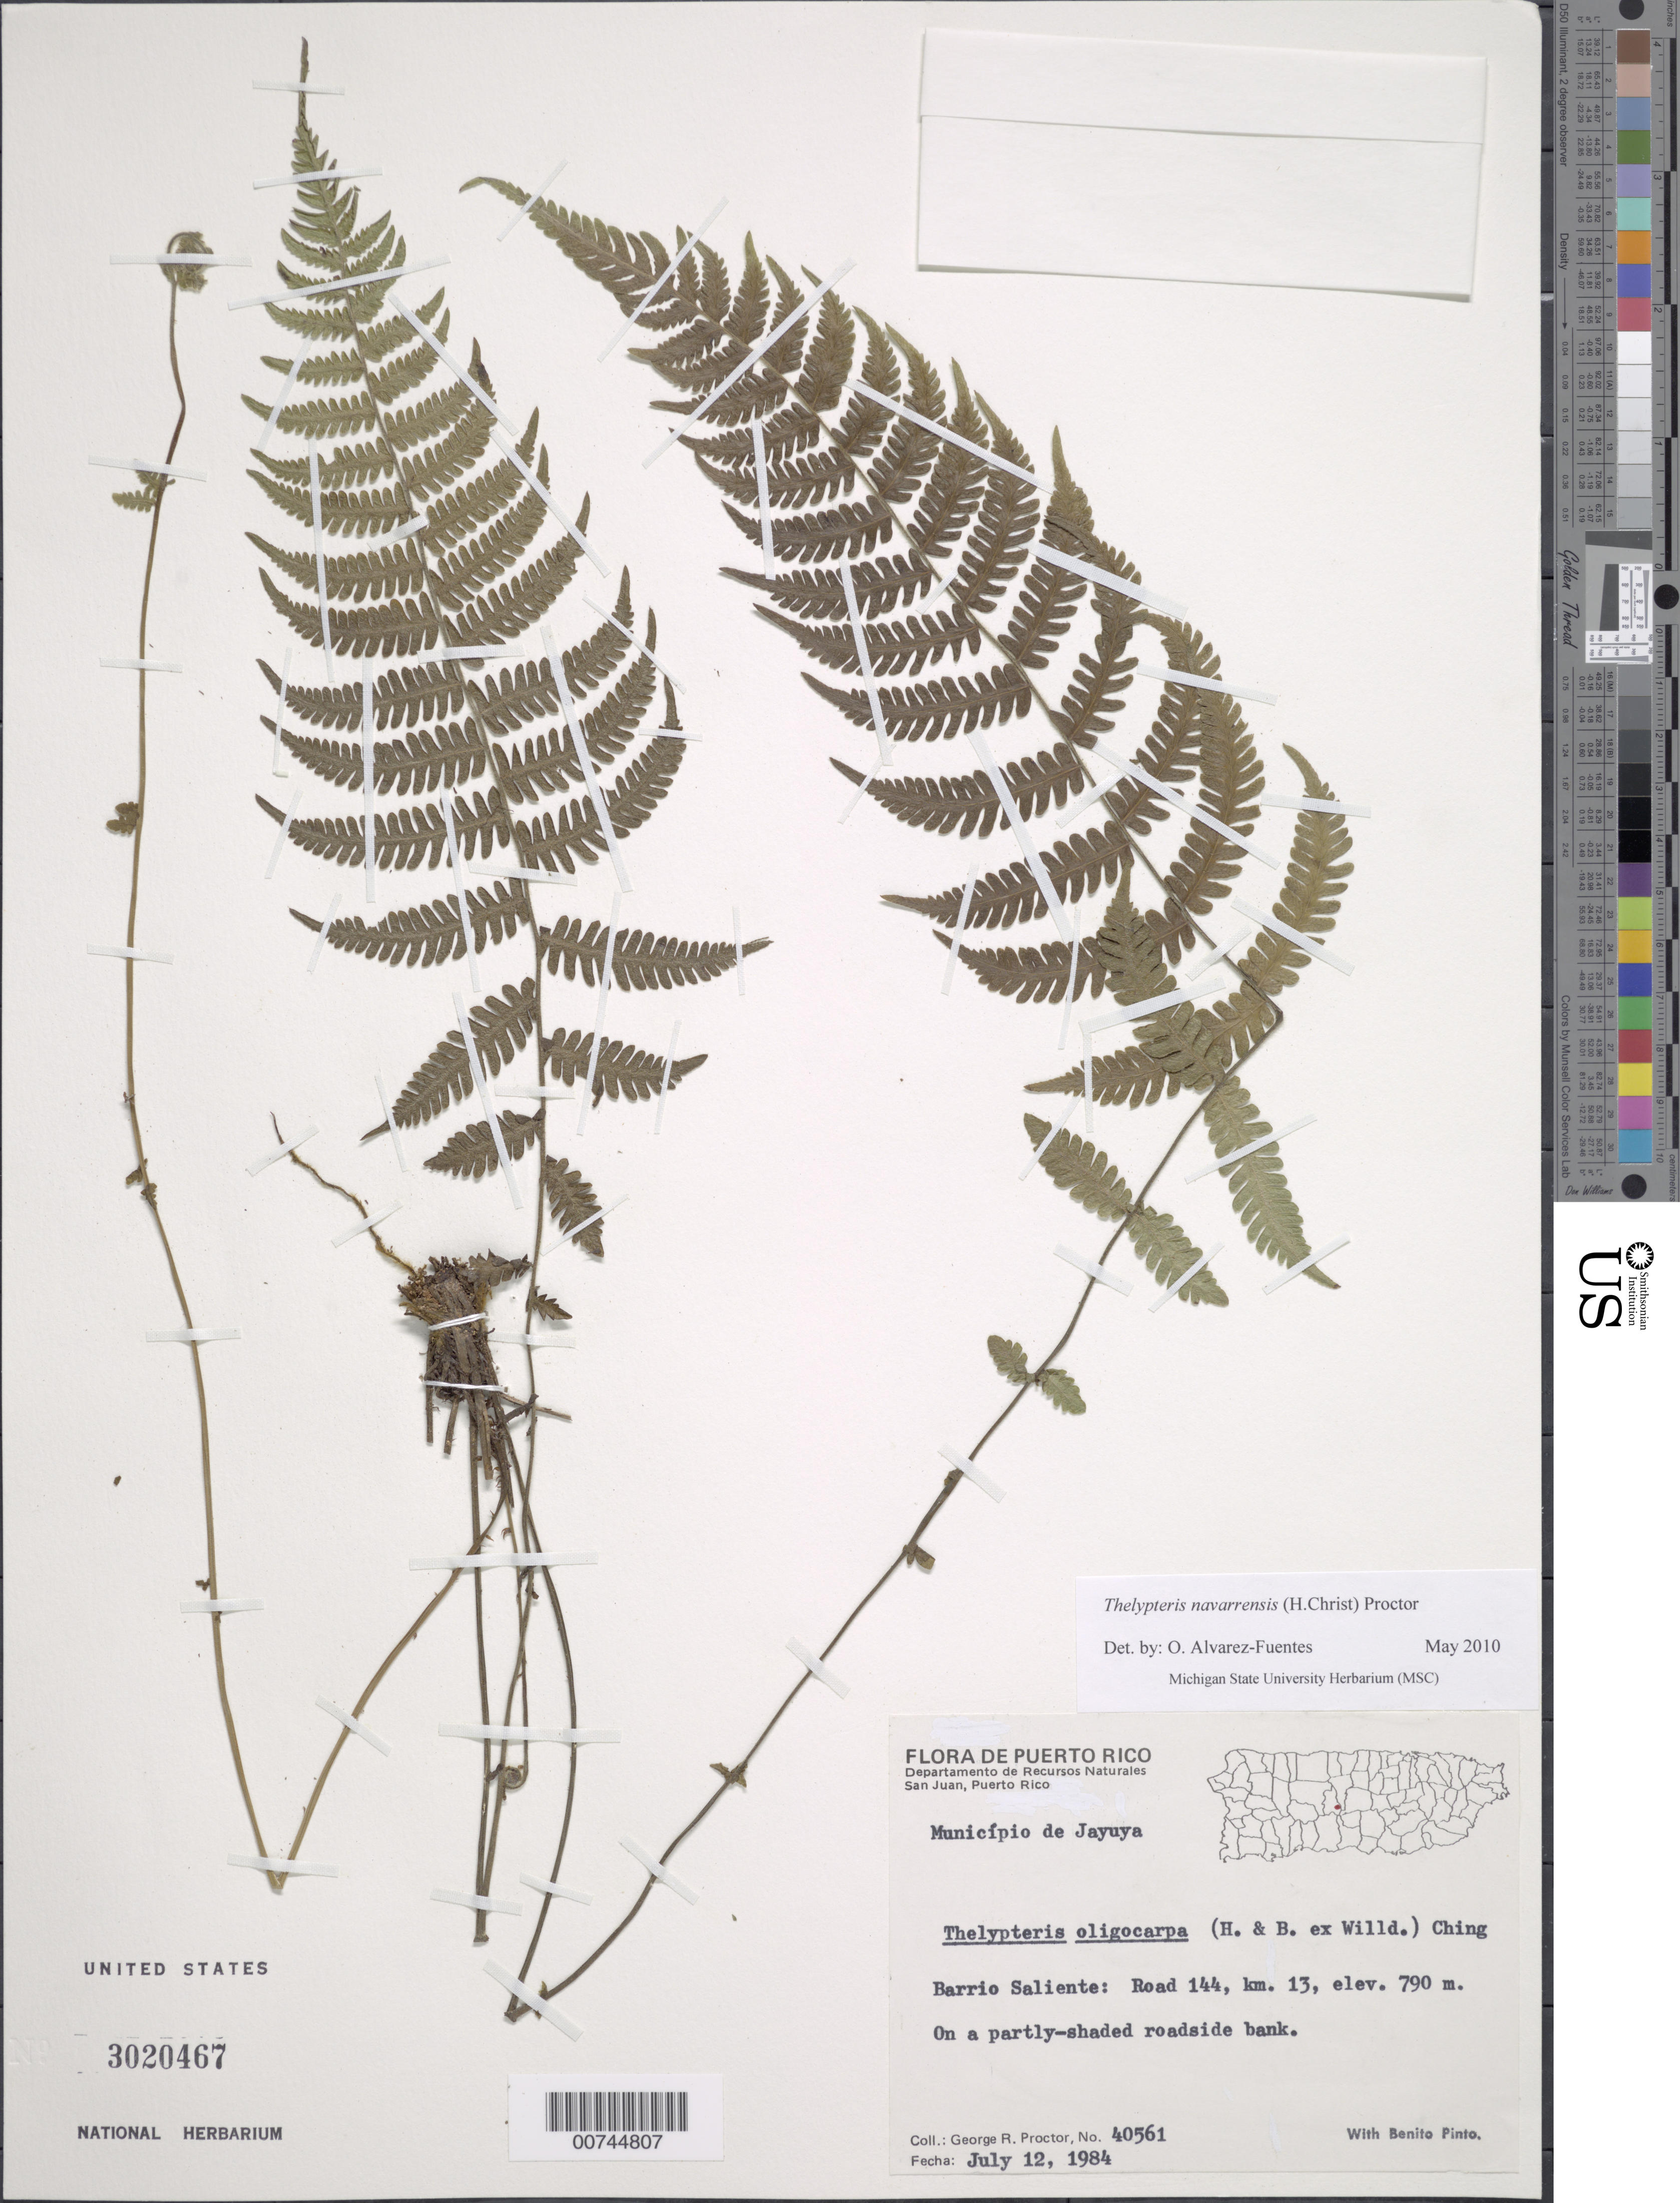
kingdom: Plantae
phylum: Tracheophyta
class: Polypodiopsida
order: Polypodiales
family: Thelypteridaceae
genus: Amauropelta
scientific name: Amauropelta navarrensis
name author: (C. Chr.) Pic. Serm.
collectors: G. R. Proctor & B. Pinto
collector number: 40561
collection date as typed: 12 Jul 1984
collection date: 1984-07-12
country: Puerto Rico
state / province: Jayuya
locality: Barrio Saliente: Road 144, km 13, Municipio de Jayuya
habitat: On a partly-shaded roadside bank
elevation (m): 790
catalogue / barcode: US 3020467